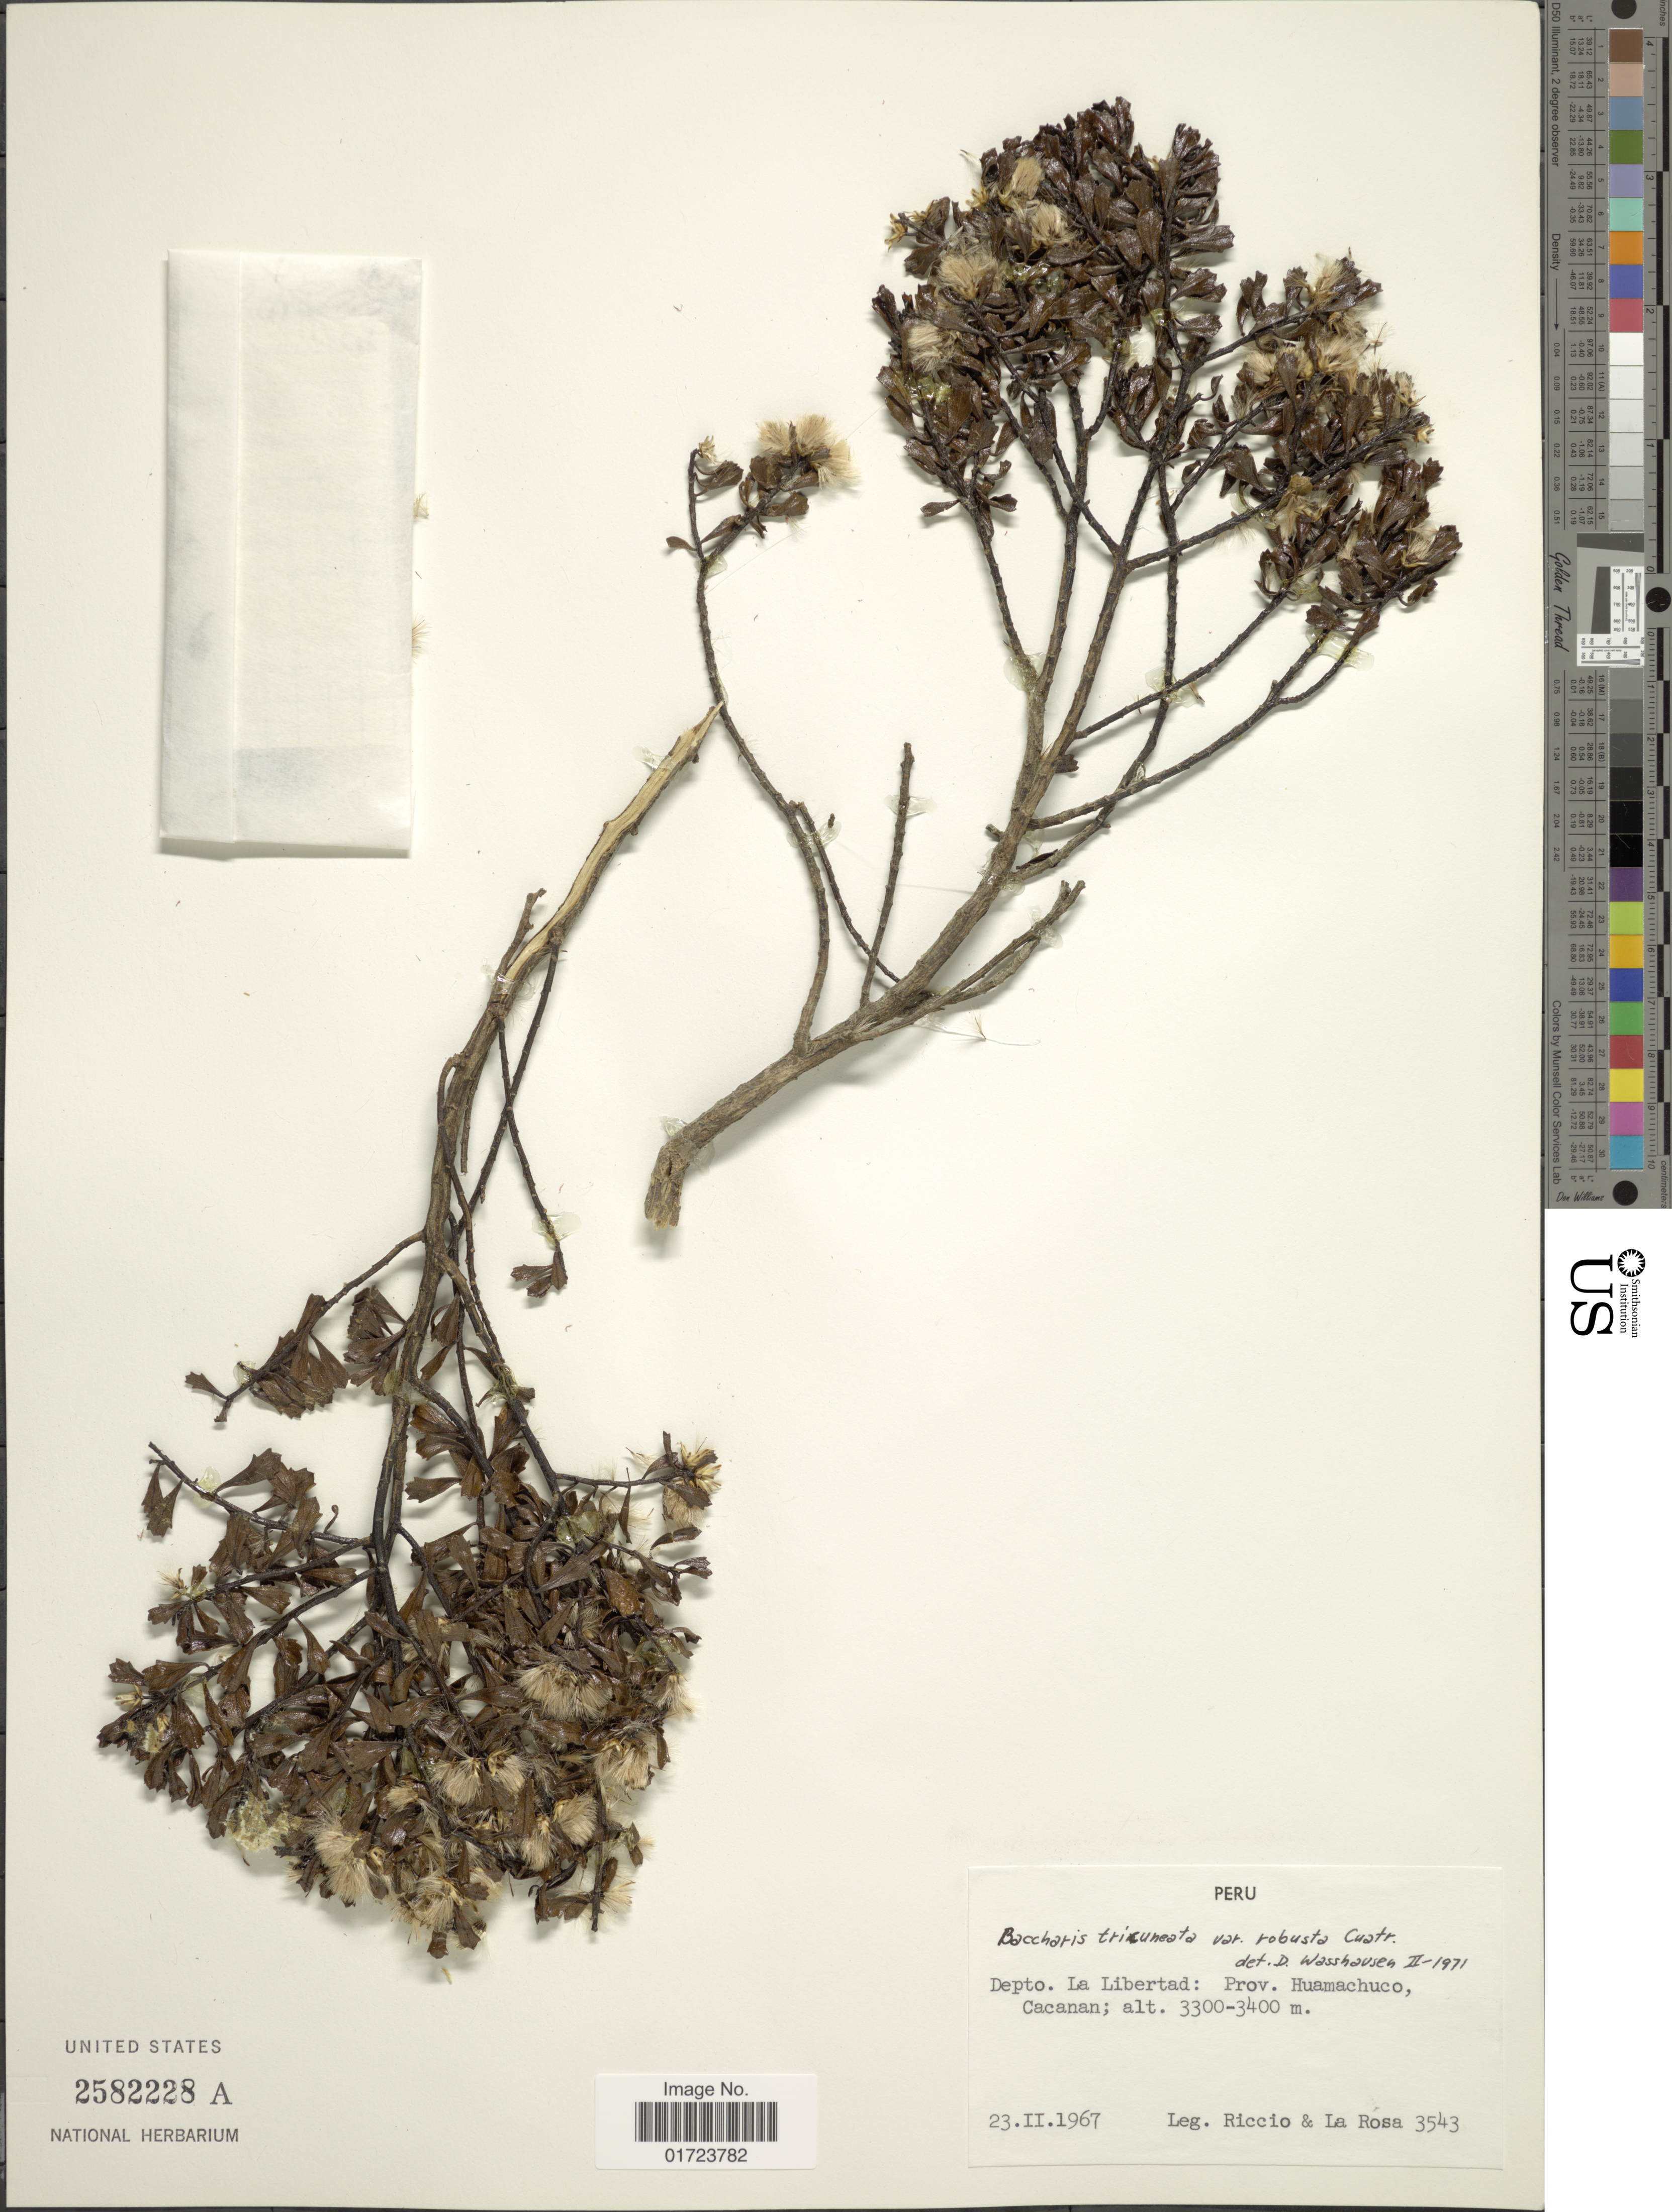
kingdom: Plantae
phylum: Tracheophyta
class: Magnoliopsida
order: Asterales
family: Asteraceae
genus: Baccharis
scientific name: Baccharis tricuneata var. robusta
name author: Cuatrec.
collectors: Riccio & -. La Rosa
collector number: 3543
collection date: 1967-02-23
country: Peru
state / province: La Libertad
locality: Depto. La Libertad: Prov. Huamachuco, Cacanan.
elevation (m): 3300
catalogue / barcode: US 2582228A